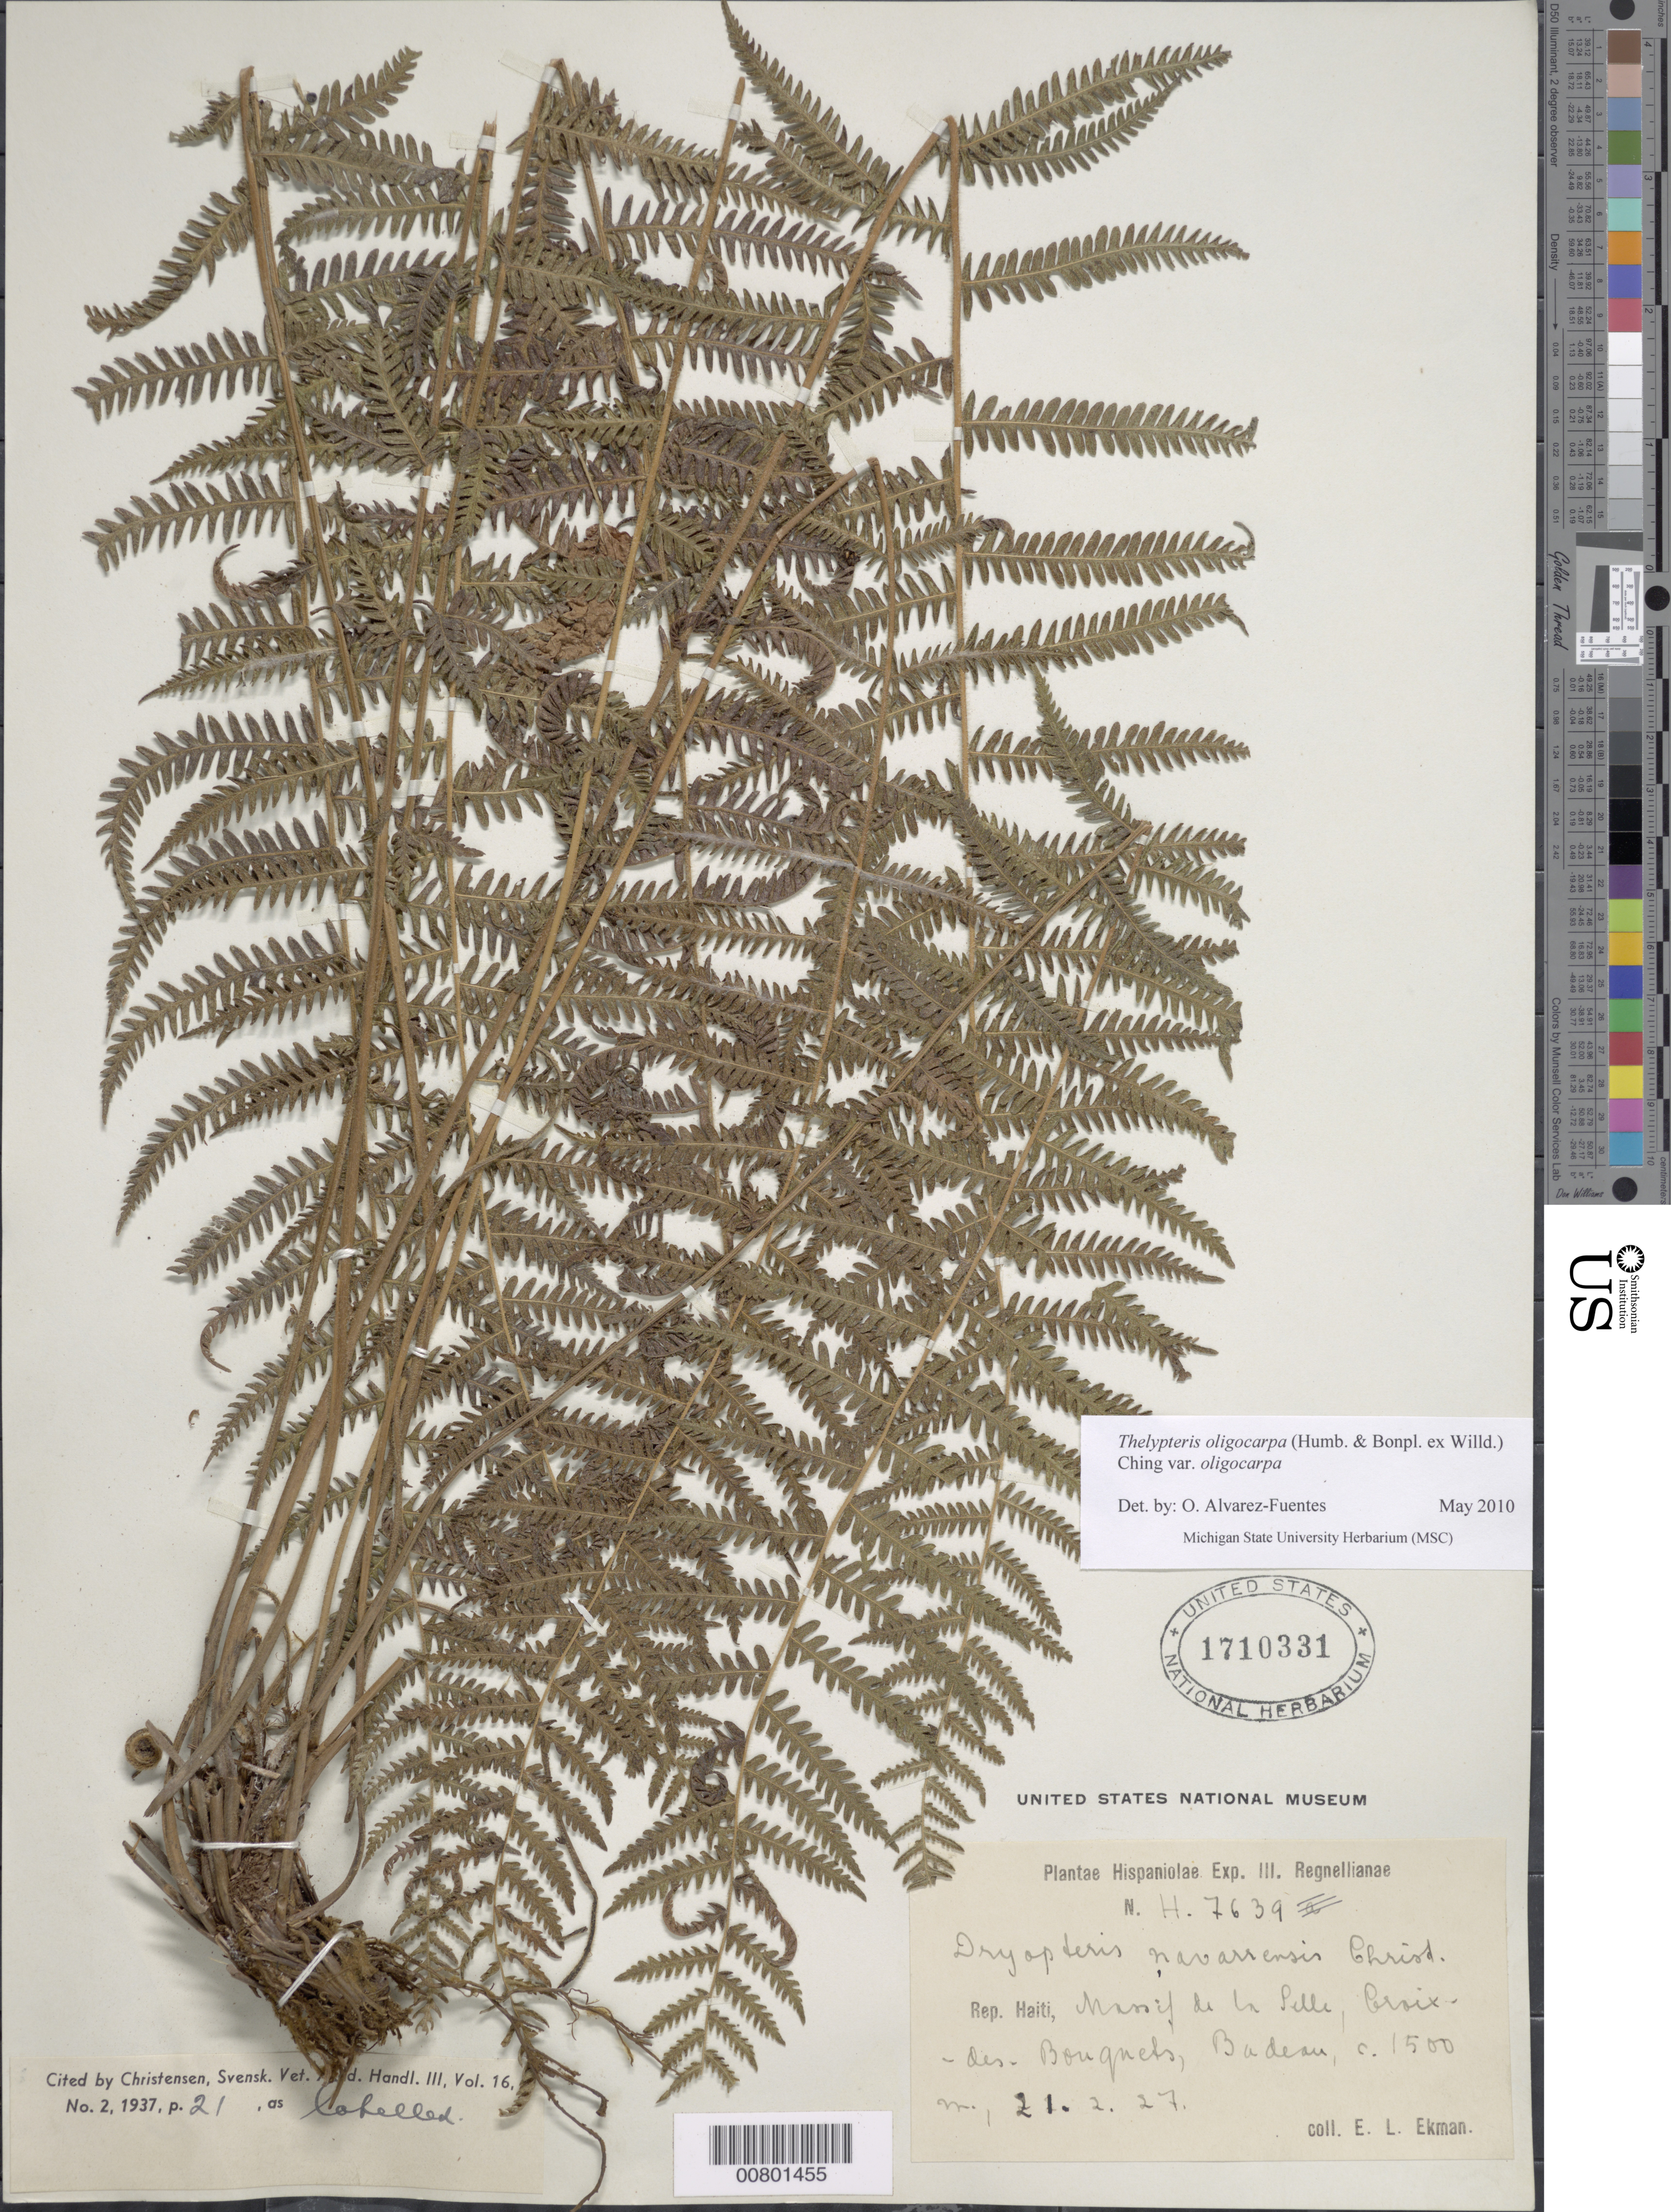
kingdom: Plantae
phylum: Tracheophyta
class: Polypodiopsida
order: Polypodiales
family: Thelypteridaceae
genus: Amauropelta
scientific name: Amauropelta oligocarpa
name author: (Humb. & Bonpl. ex Willd.) Pic. Serm.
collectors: E. L. Ekman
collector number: H 7639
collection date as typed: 21 Feb 1927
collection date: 1927-02-21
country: Haiti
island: Hispaniola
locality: Massif de la Selle, Croix-des-Bouquets, Badeau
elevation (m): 1500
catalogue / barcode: US 1710331